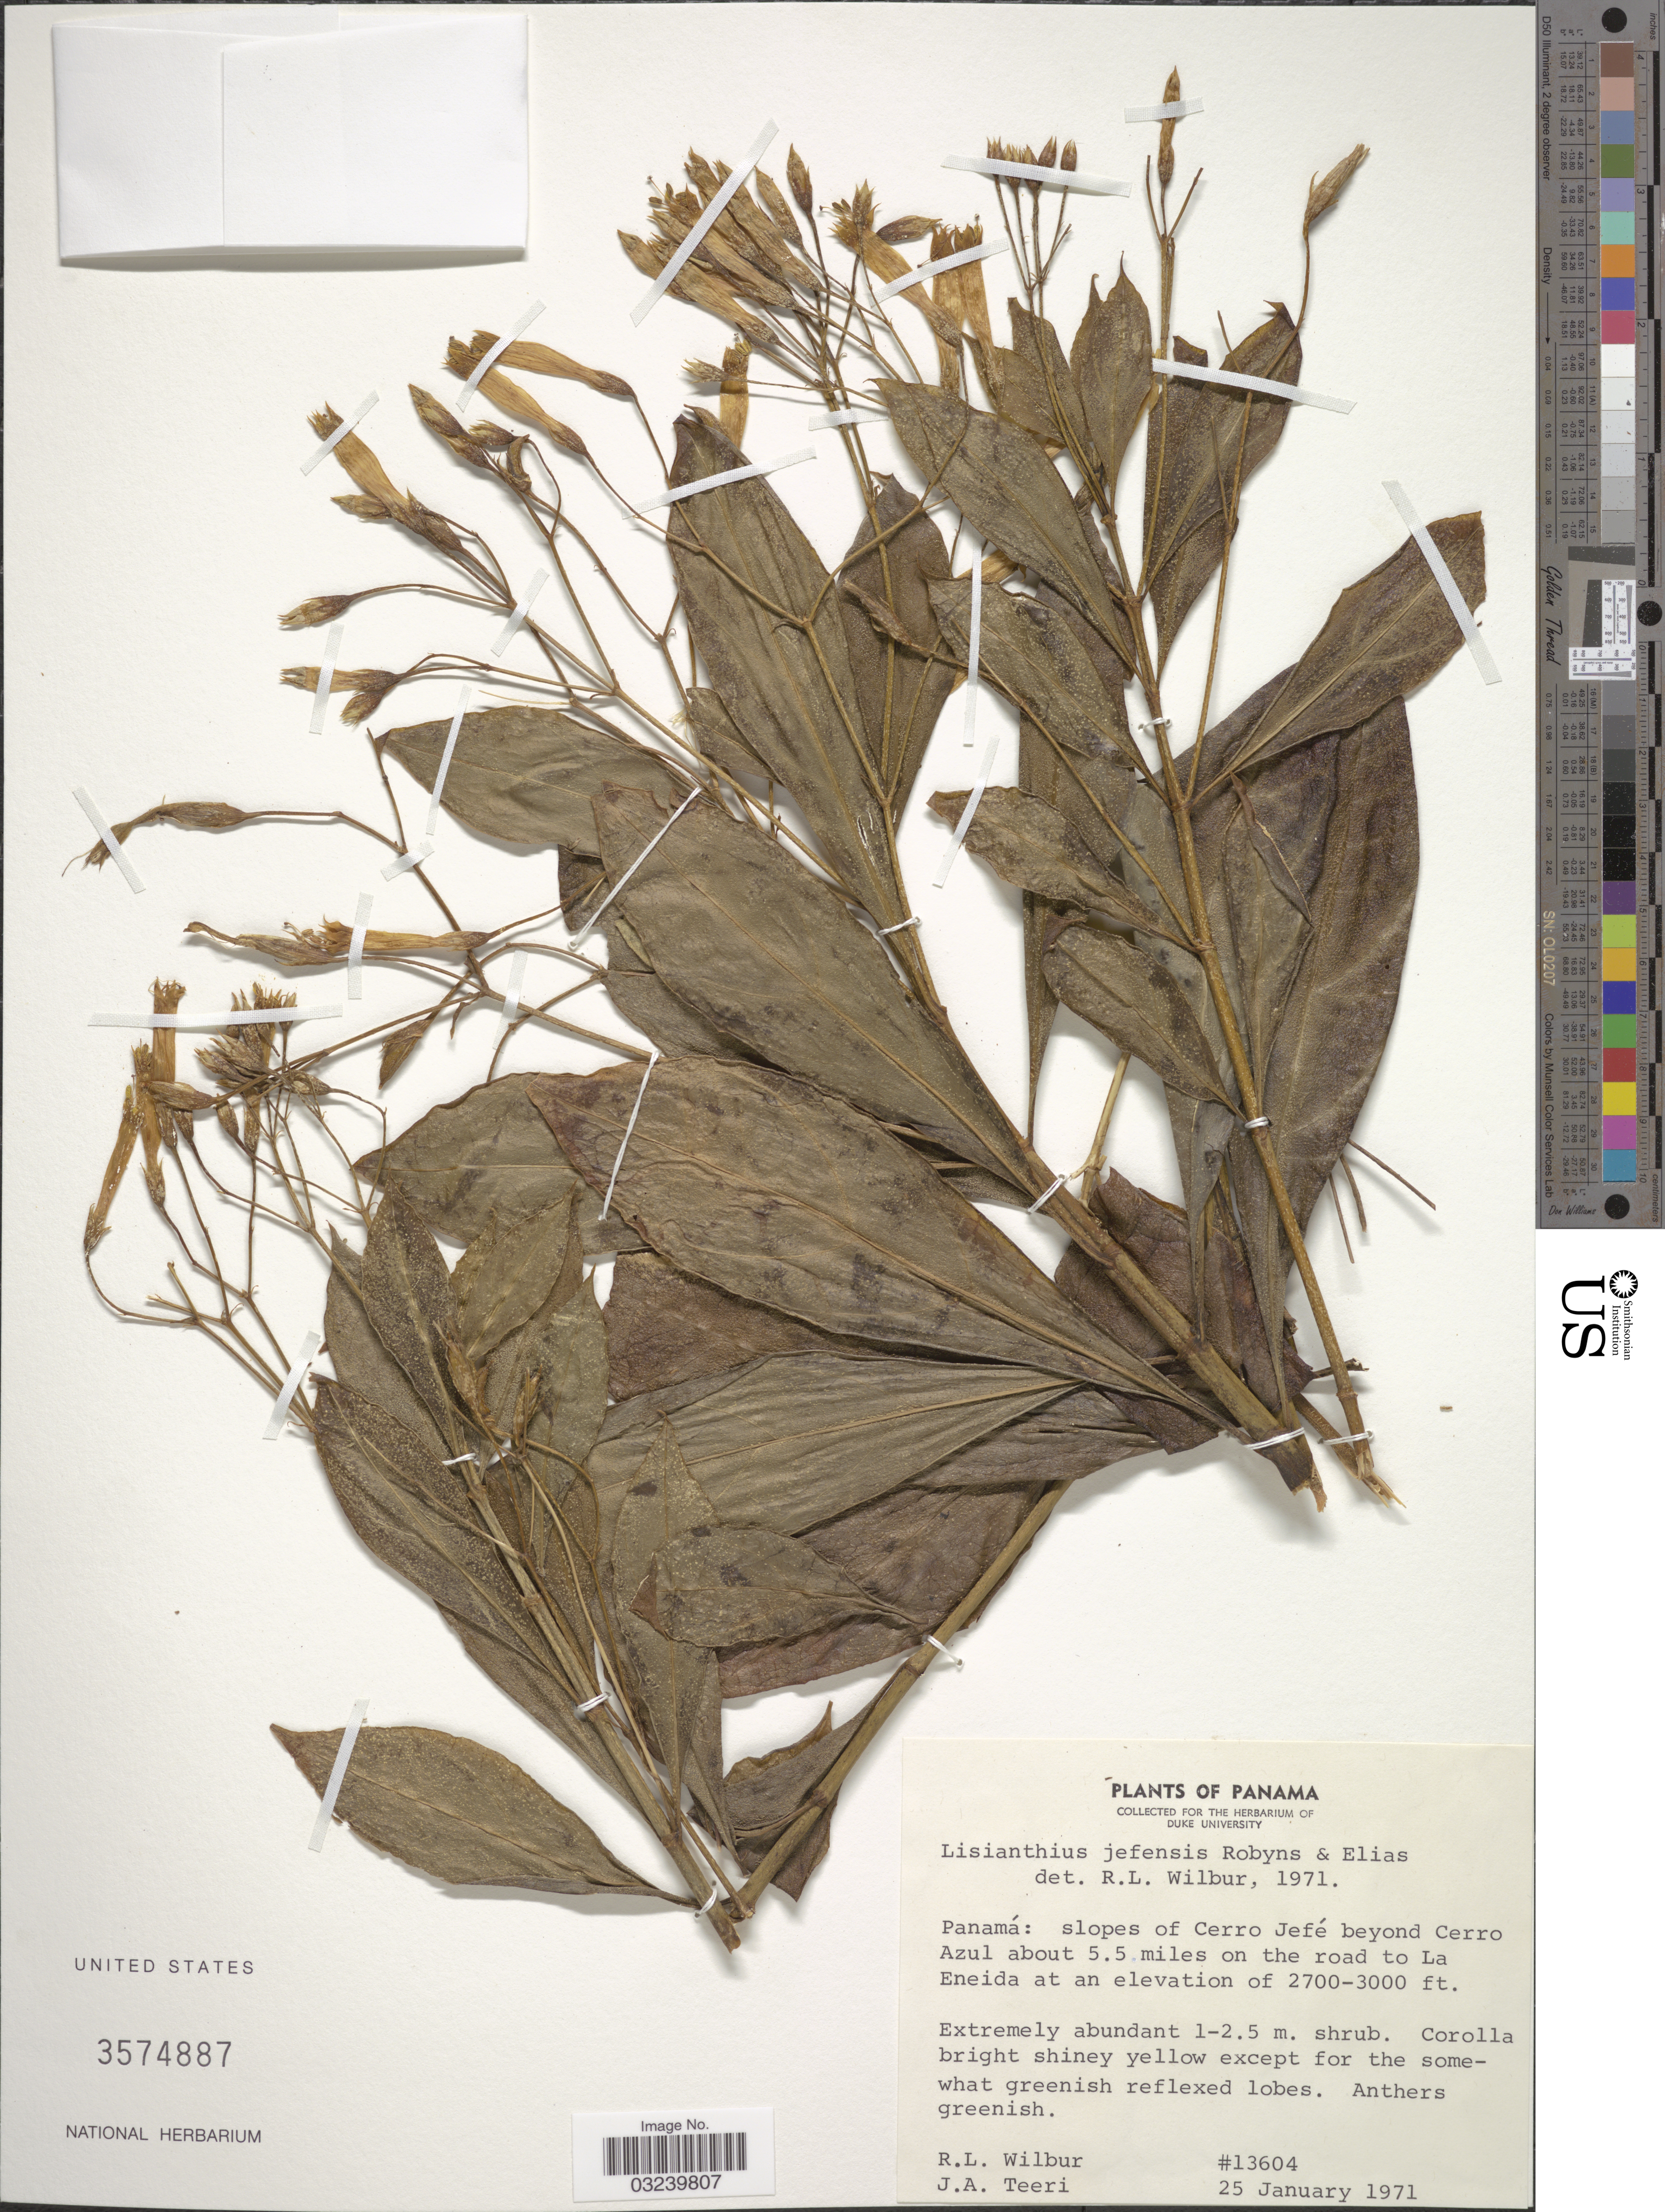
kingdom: Plantae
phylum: Tracheophyta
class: Magnoliopsida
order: Gentianales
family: Gentianaceae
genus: Lisianthius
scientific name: Lisianthius jefensis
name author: A. Robyns & T. S. Elias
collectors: R. L. Wilbur & J. Teeri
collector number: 13604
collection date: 1971-01-25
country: Panama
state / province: Panamá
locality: Slopes of Cerro Jefé beyond Cerro Azul about 5.5 miles on the road to La Eneida.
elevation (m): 823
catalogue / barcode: US 3574887